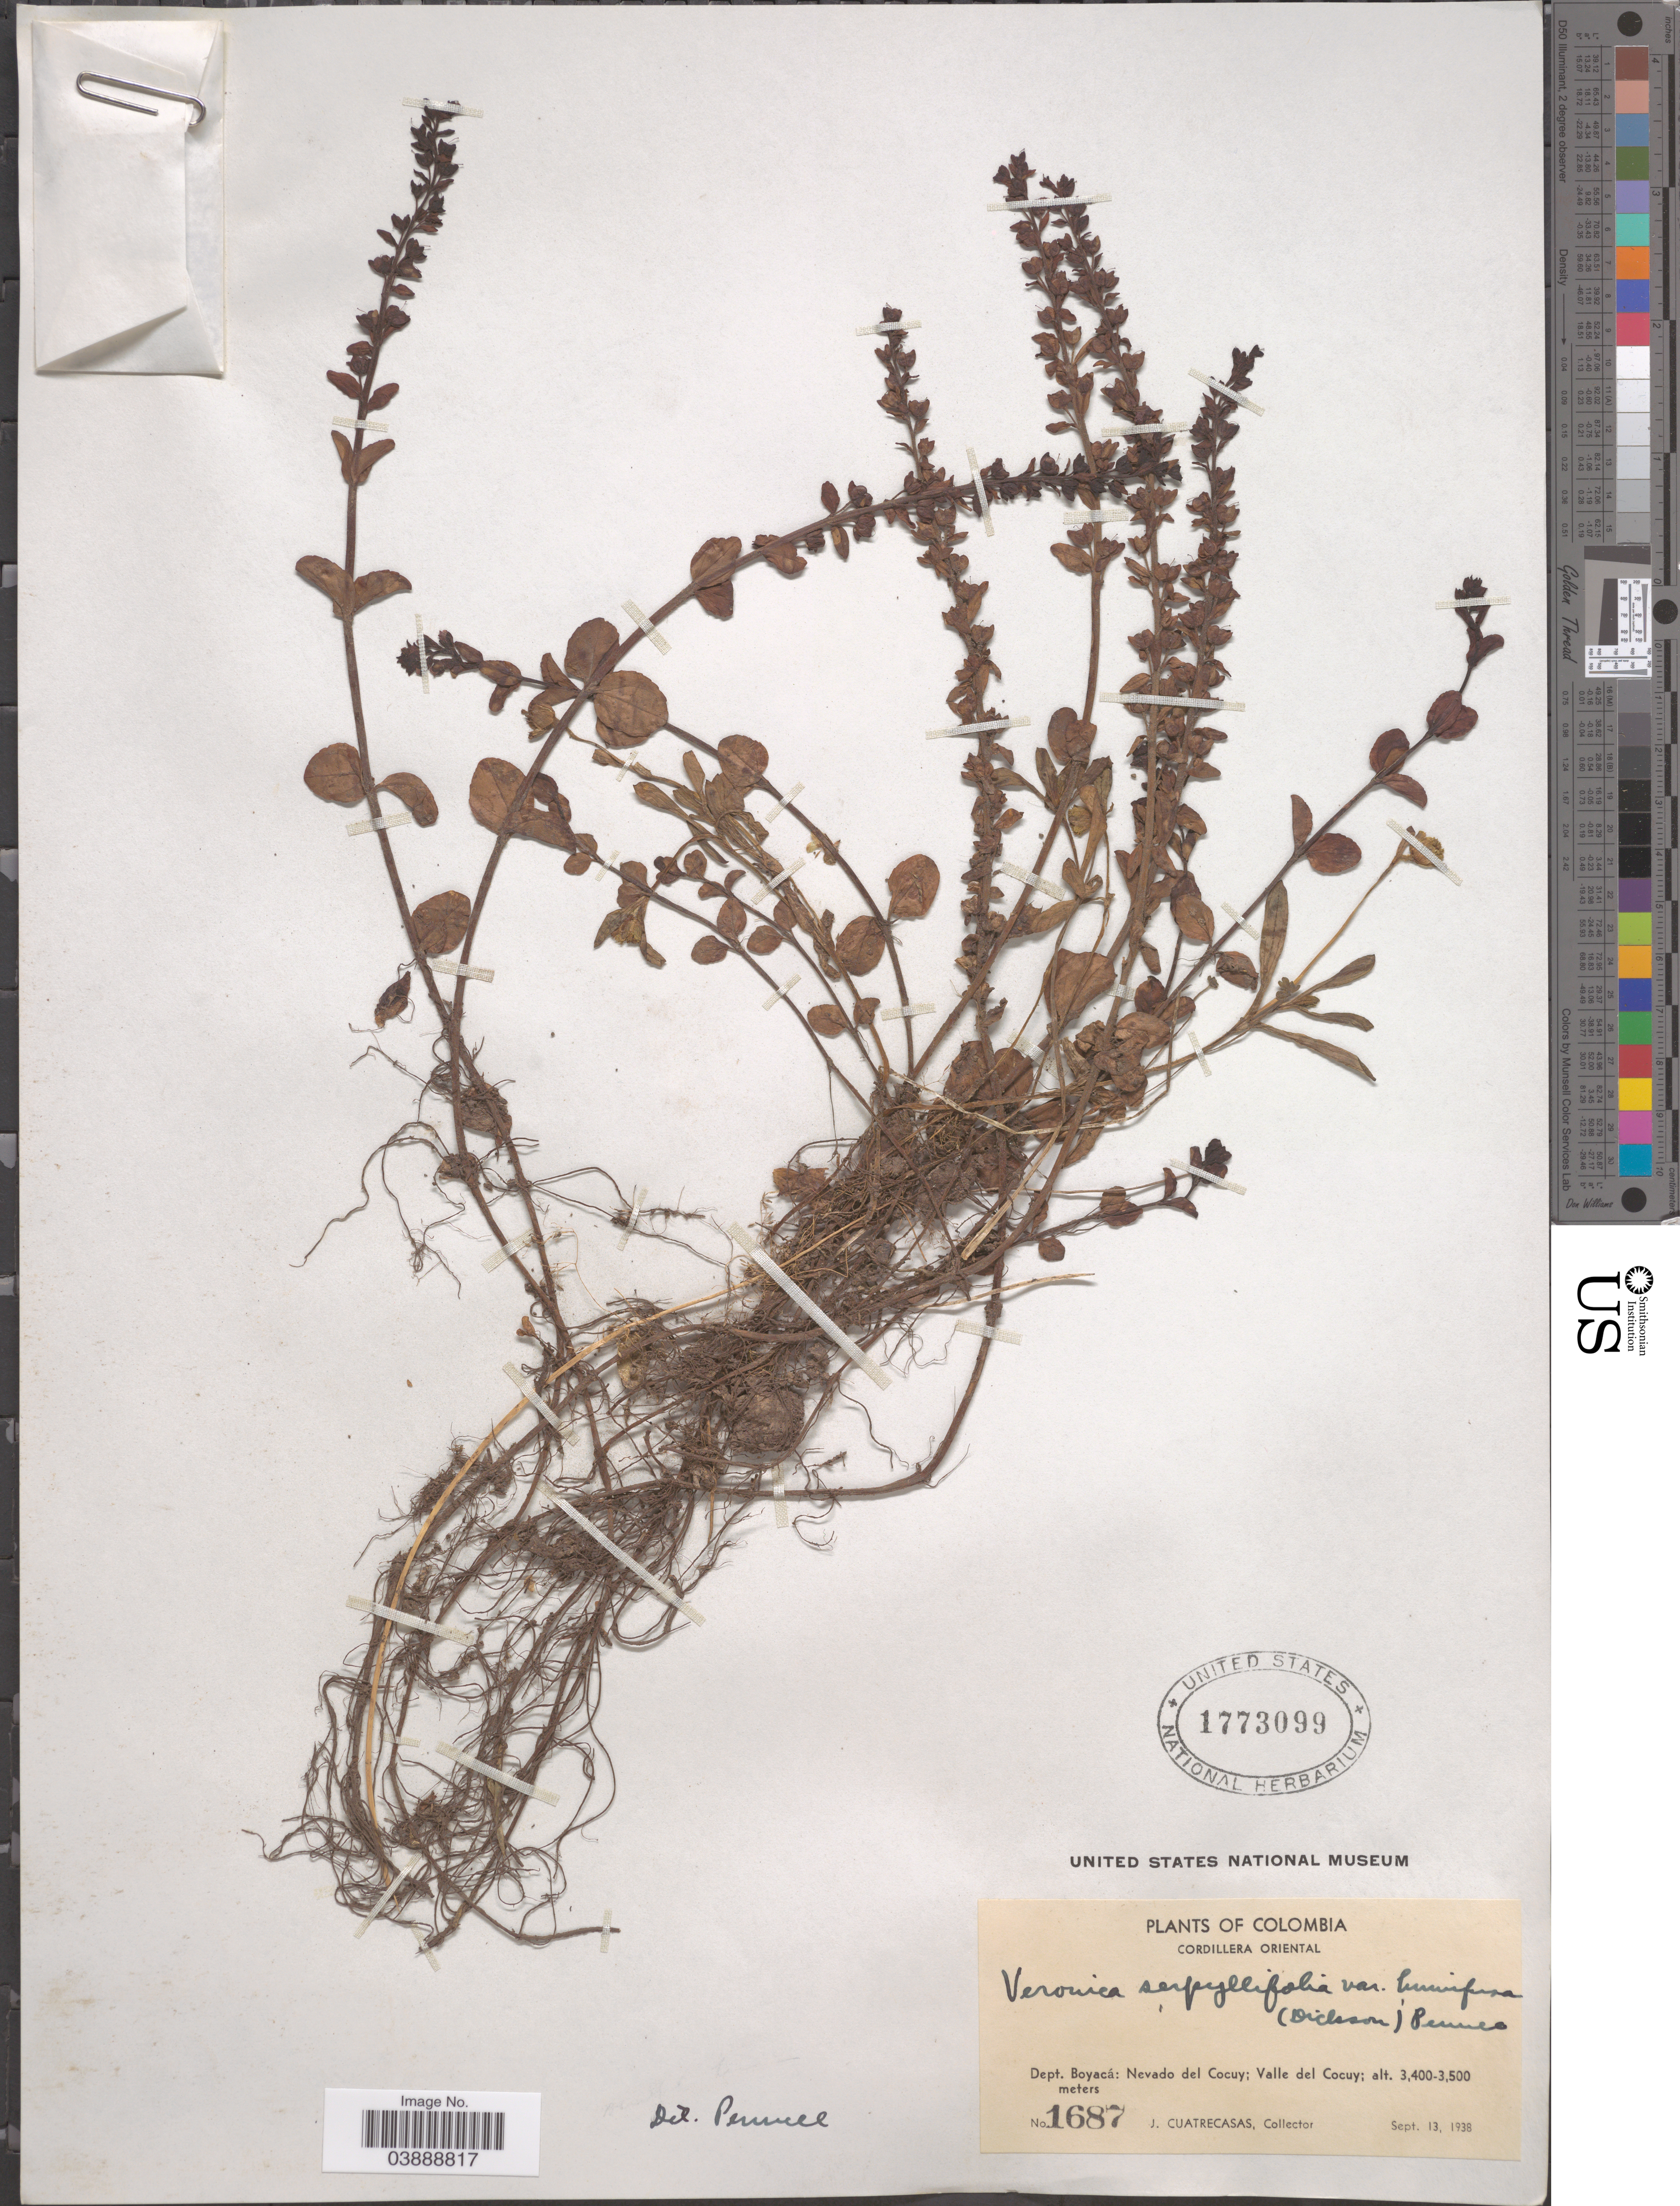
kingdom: Plantae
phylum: Tracheophyta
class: Magnoliopsida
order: Lamiales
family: Plantaginaceae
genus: Veronica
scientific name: Veronica serpyllifolia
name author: L.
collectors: J. Cuatrecasas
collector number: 1687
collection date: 1938-09-13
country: Colombia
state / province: Boyacá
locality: Cordillera Oriental. Dept. Boyacá: Nevado del Cocuy; Valle del Cocuy.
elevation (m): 3400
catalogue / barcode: US 1773099